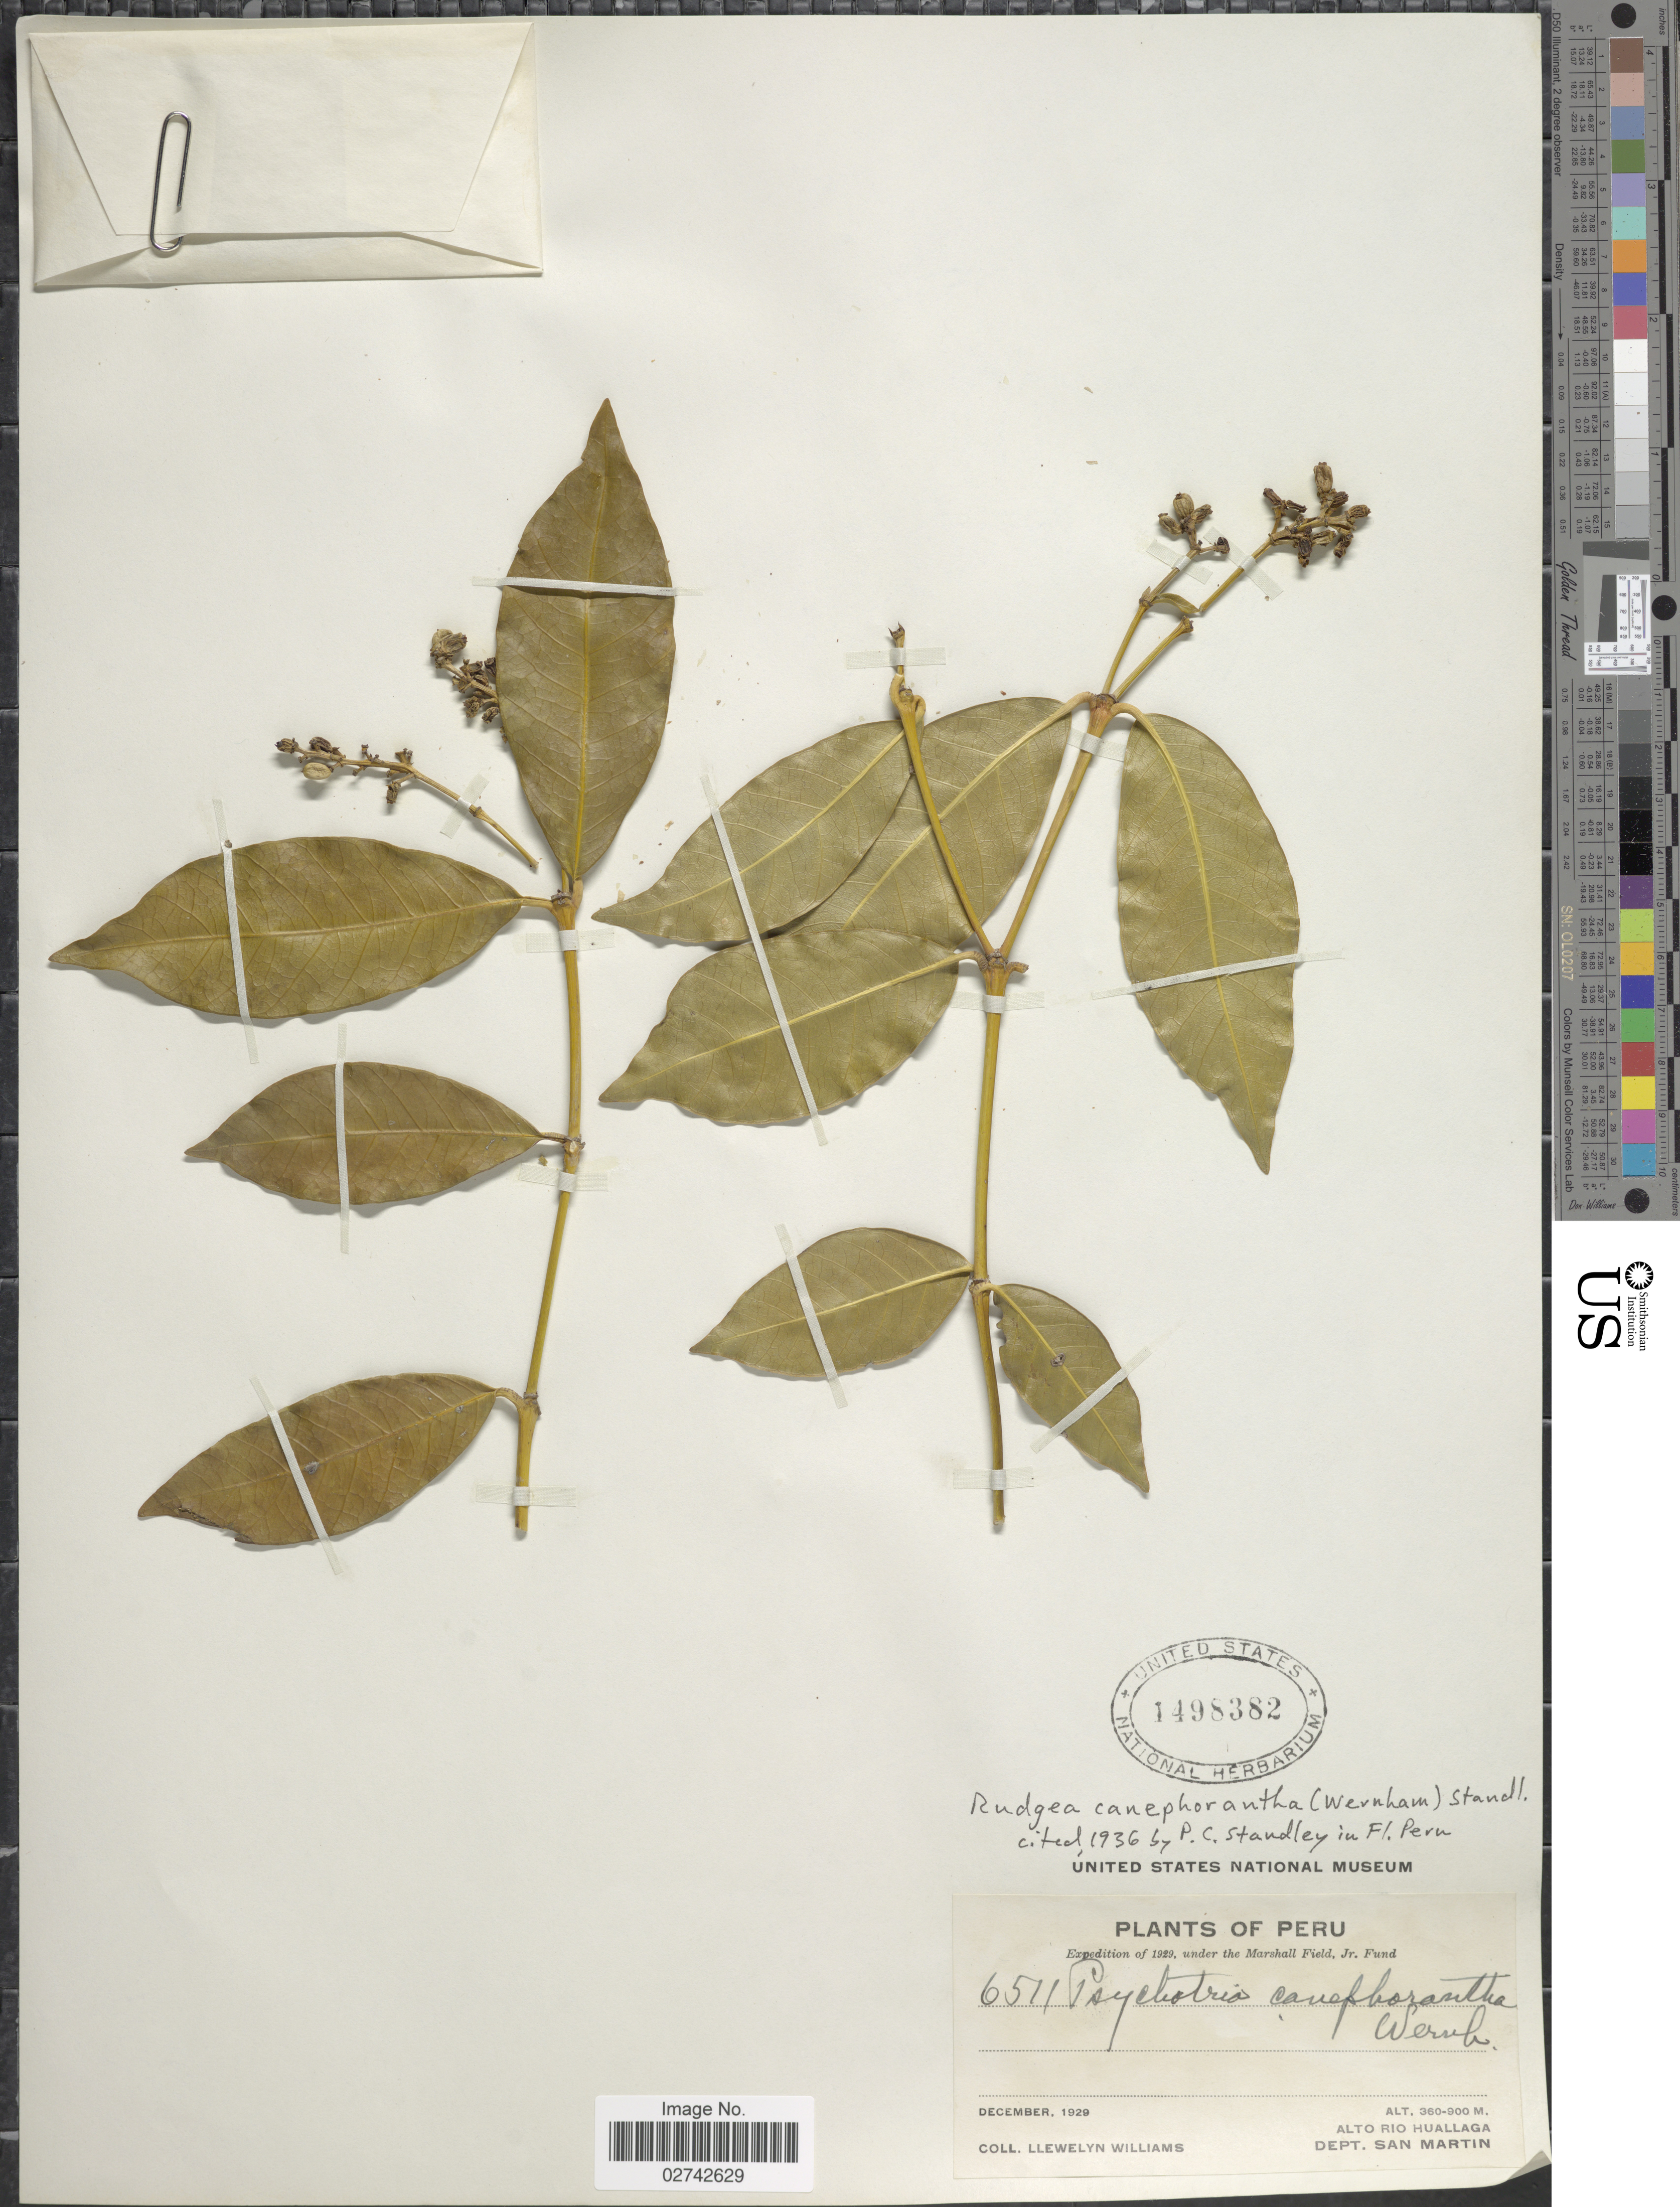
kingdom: Plantae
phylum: Tracheophyta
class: Magnoliopsida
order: Gentianales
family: Rubiaceae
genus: Rudgea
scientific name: Rudgea canephorantha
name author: (Wernham) Standl.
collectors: Ll. Williams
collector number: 6511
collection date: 1929-12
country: Peru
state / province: San Martín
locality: Alto Rio Huallaga, Dept. San Martin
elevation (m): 360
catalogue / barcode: US 1498382